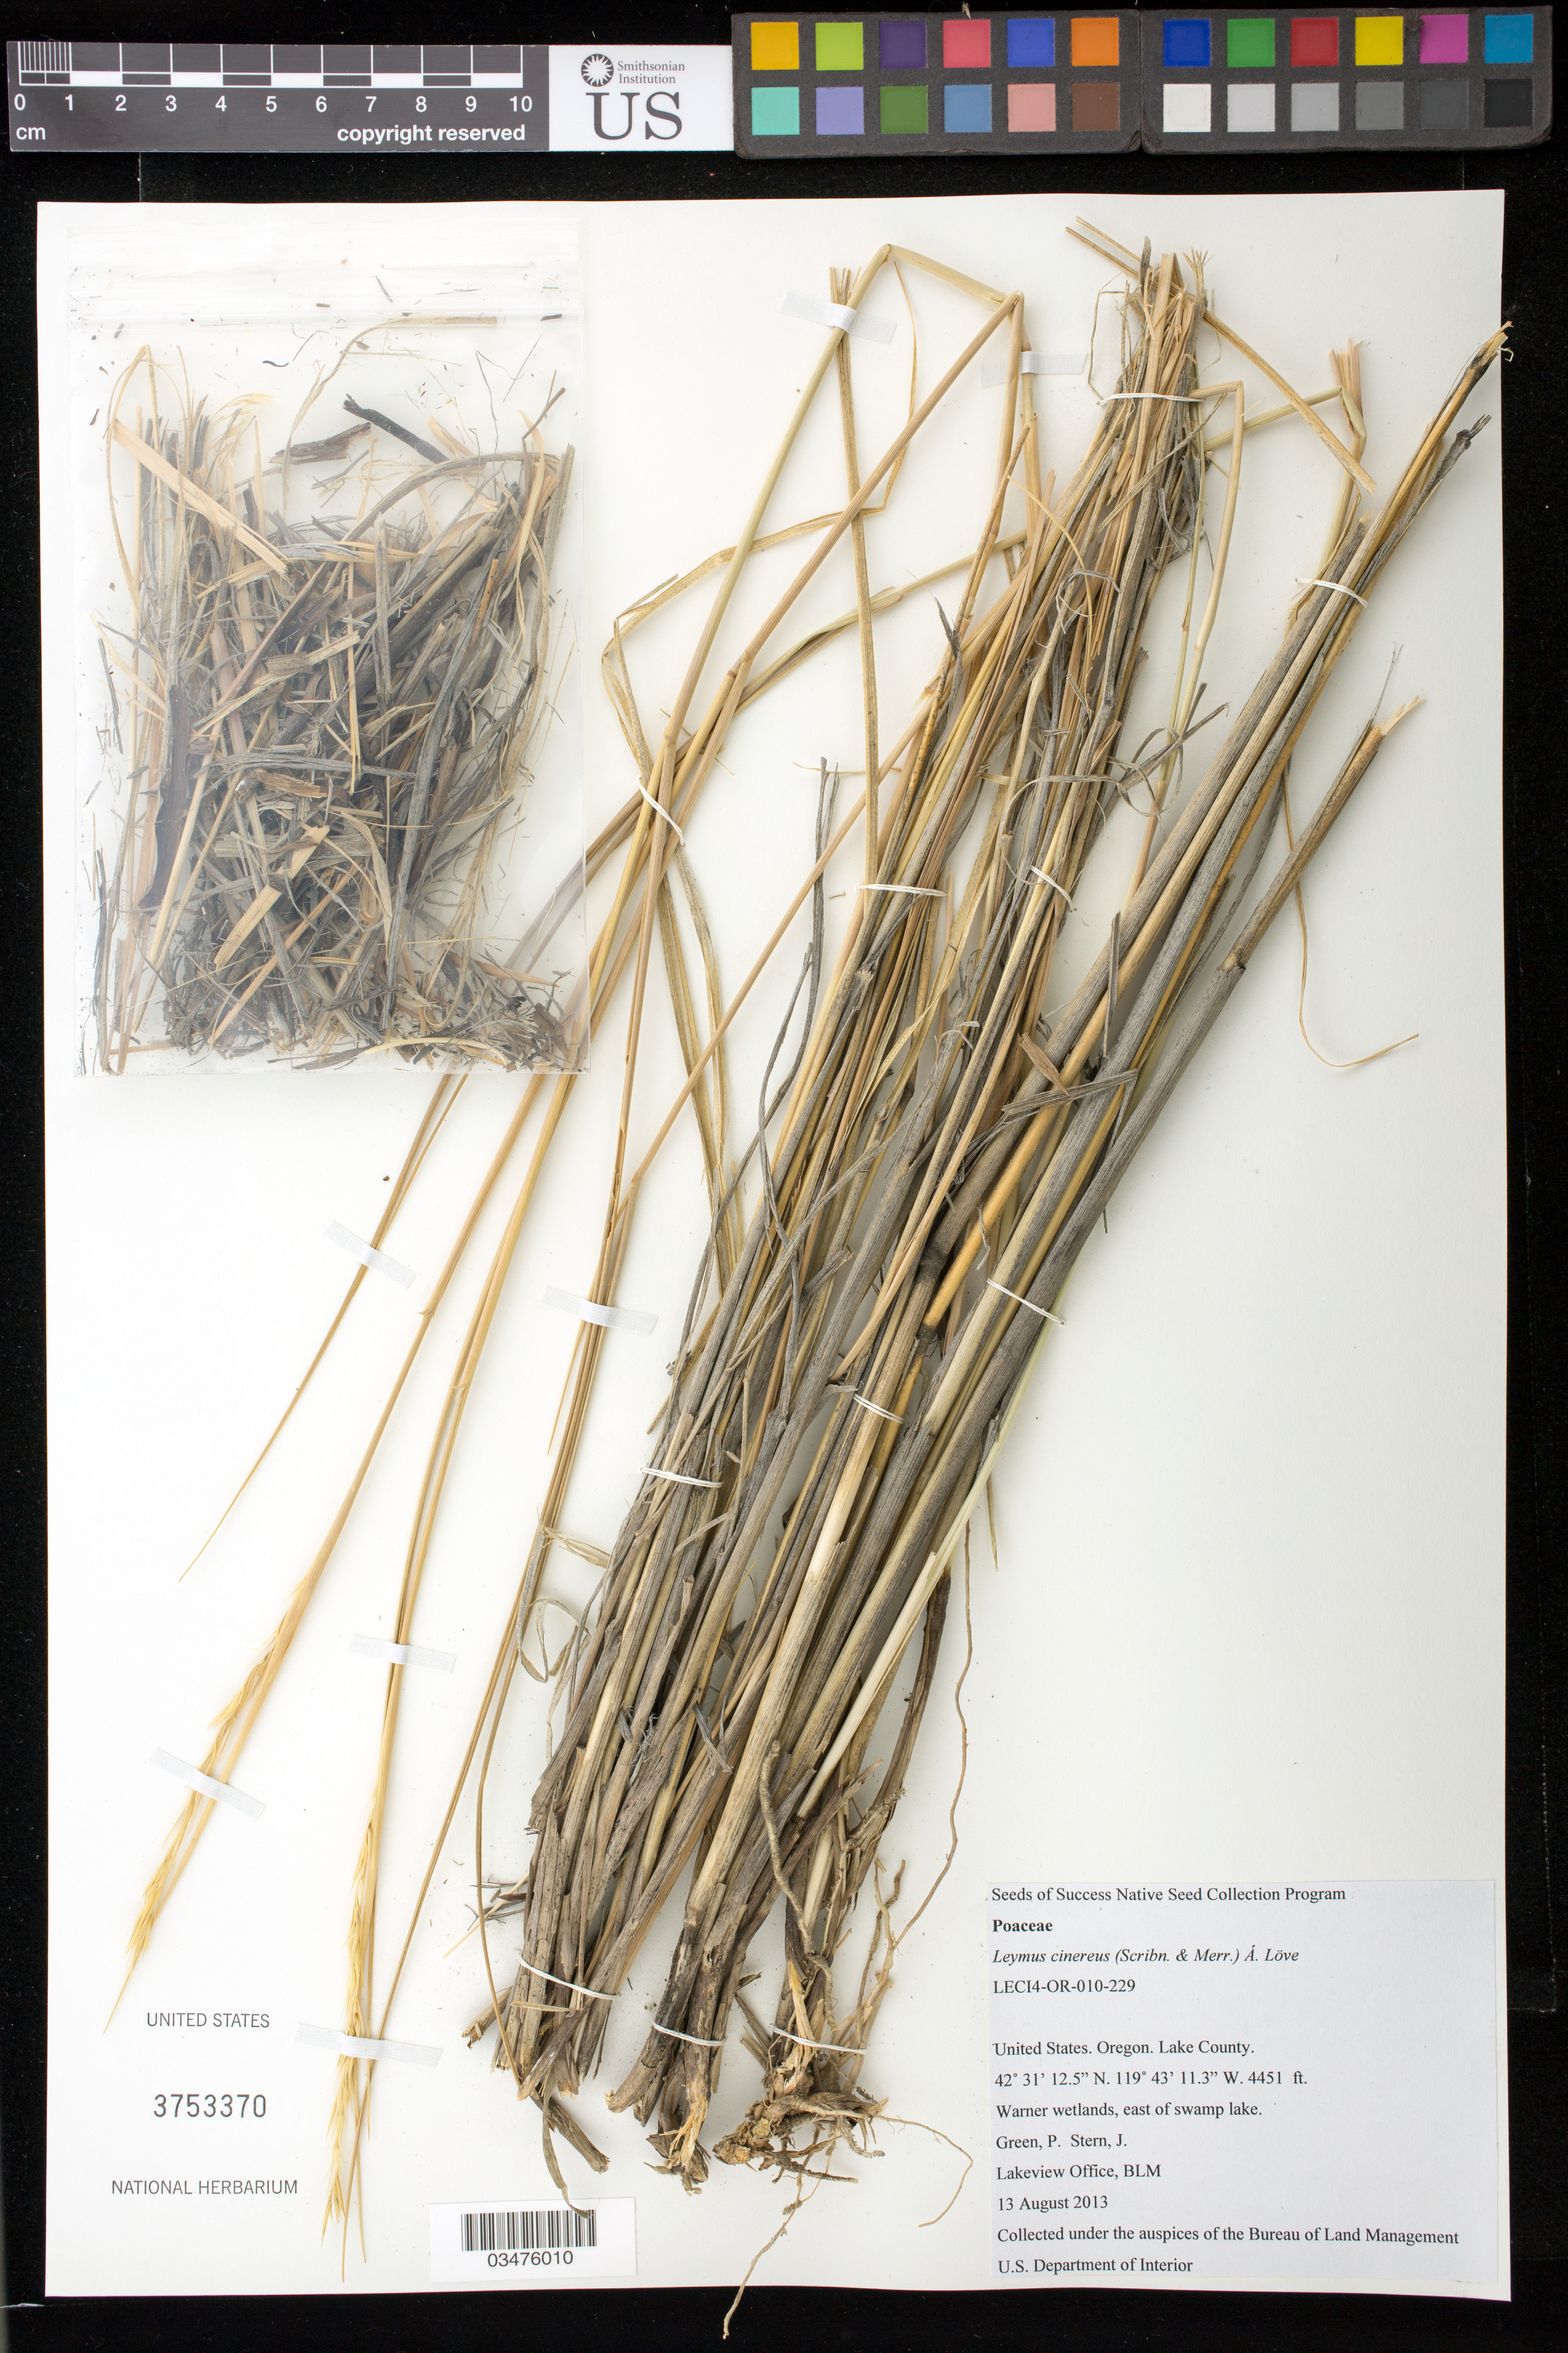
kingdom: Plantae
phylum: Tracheophyta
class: Liliopsida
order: Poales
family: Poaceae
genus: Leymus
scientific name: Leymus cinereus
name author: (Scribn. & Merr.) Á. Löve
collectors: P. Green & J. Stern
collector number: LECI4-OR-010-229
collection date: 2013-08-13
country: United States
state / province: Oregon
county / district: Lake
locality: Warner wetlands, east of swamp lake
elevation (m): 1357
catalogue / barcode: US 3753370